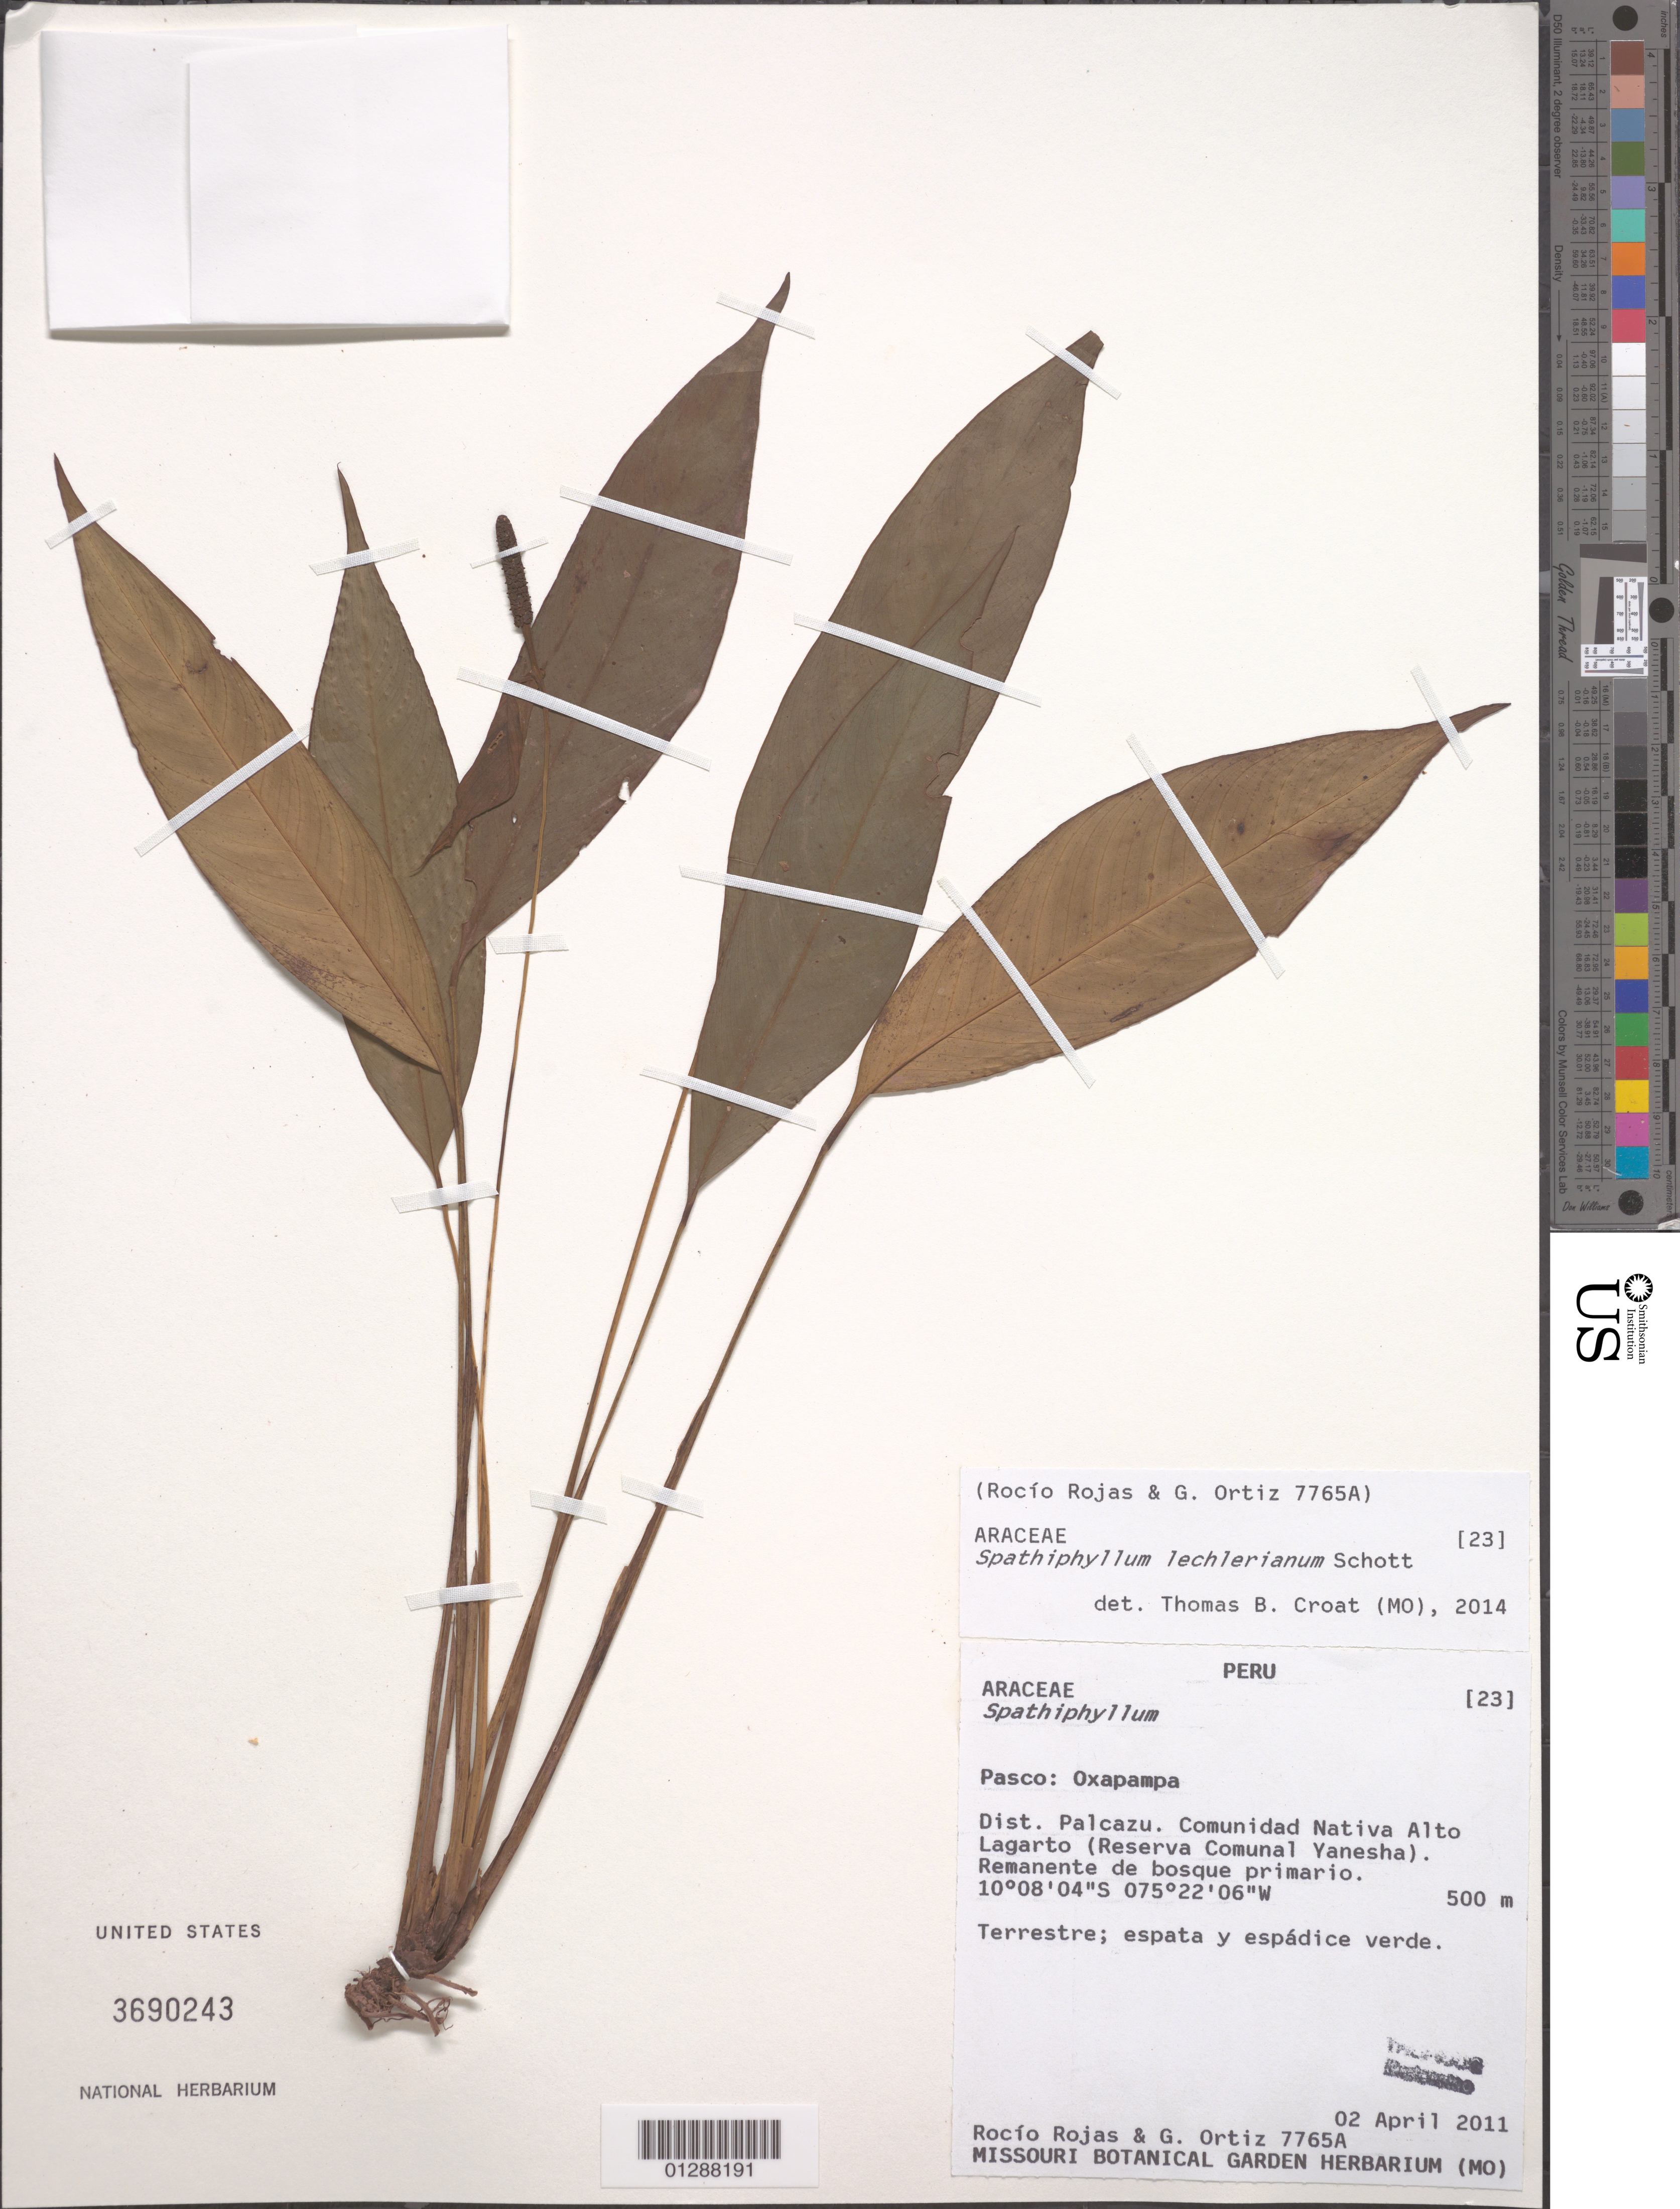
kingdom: Plantae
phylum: Tracheophyta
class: Liliopsida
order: Alismatales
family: Araceae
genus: Spathiphyllum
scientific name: Spathiphyllum lechlerianum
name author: Schott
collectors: R. Rojas & G. Ortiz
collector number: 7765A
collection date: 2011-04-02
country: Peru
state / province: Pasco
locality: Oxapampa. Dist. Palcazu. Comunidad Nativa Alto Lagarto (Reserva Comunal Yanesha).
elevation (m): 500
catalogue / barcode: US 3690243